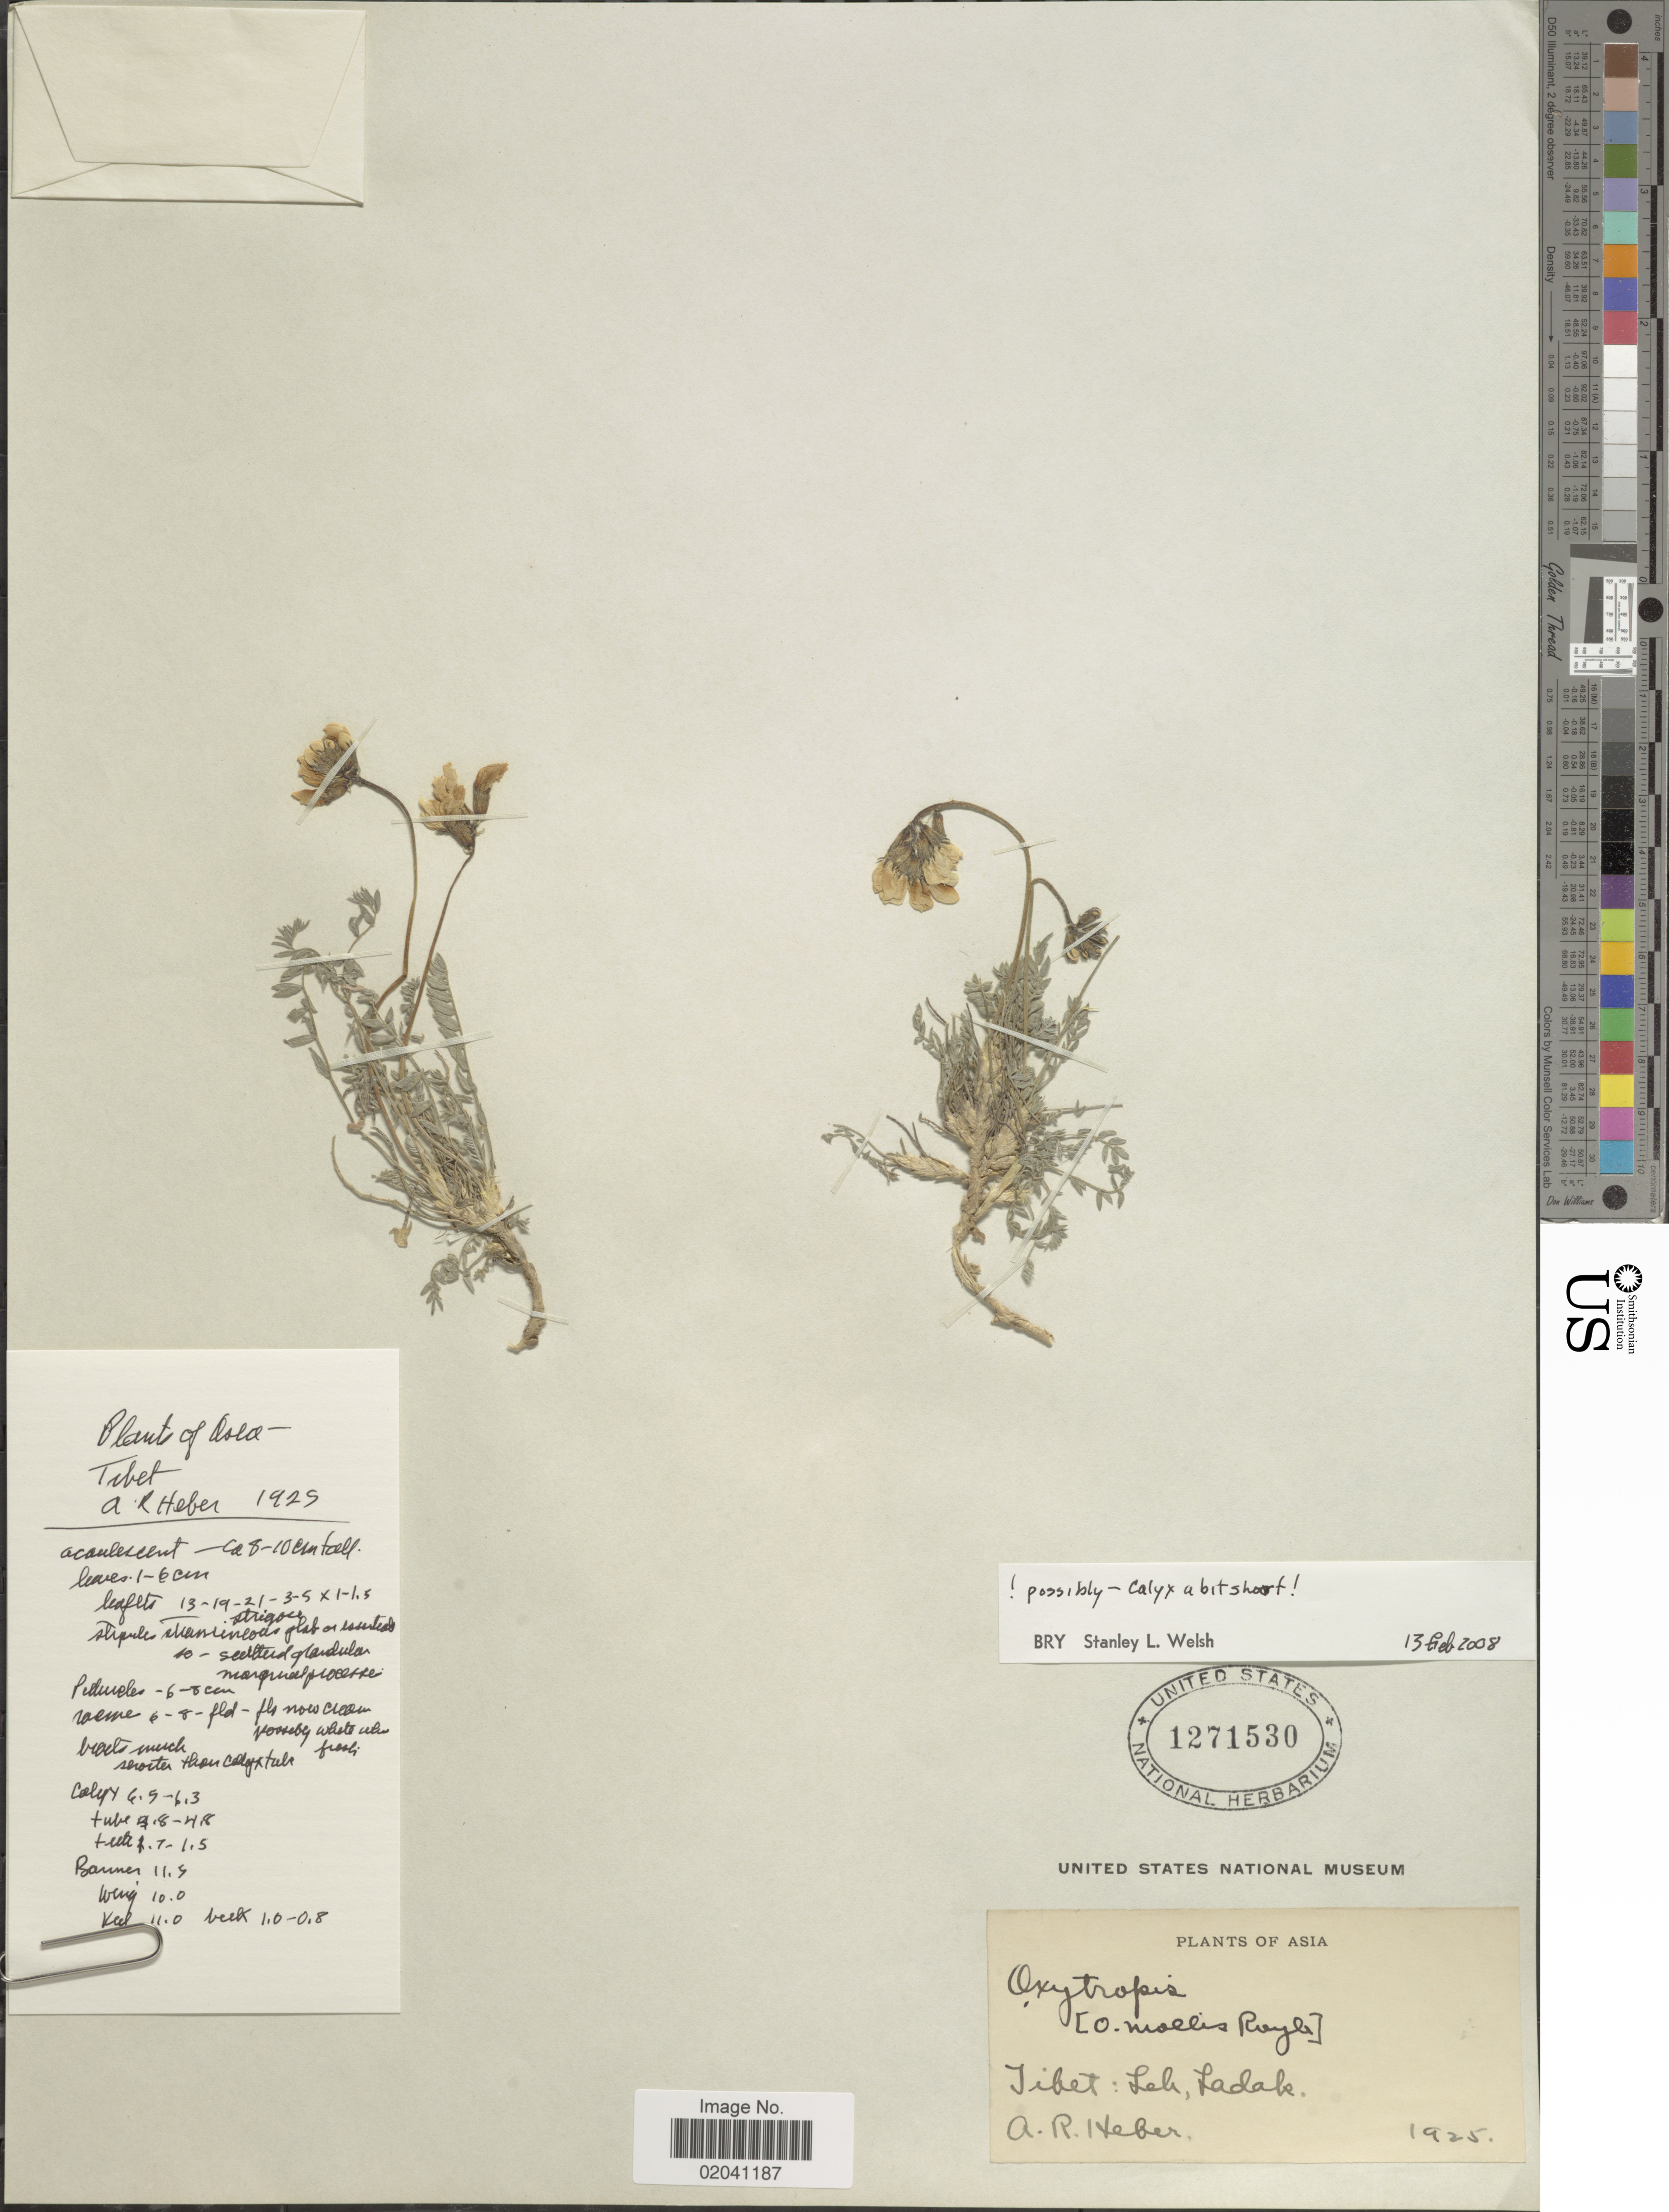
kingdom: Plantae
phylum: Tracheophyta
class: Magnoliopsida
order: Fabales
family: Fabaceae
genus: Oxytropis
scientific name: Oxytropis sp.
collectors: A. Heber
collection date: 1925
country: India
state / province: Ladakh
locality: Asia. Tibet: Leh, Ladak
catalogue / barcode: US 1271530